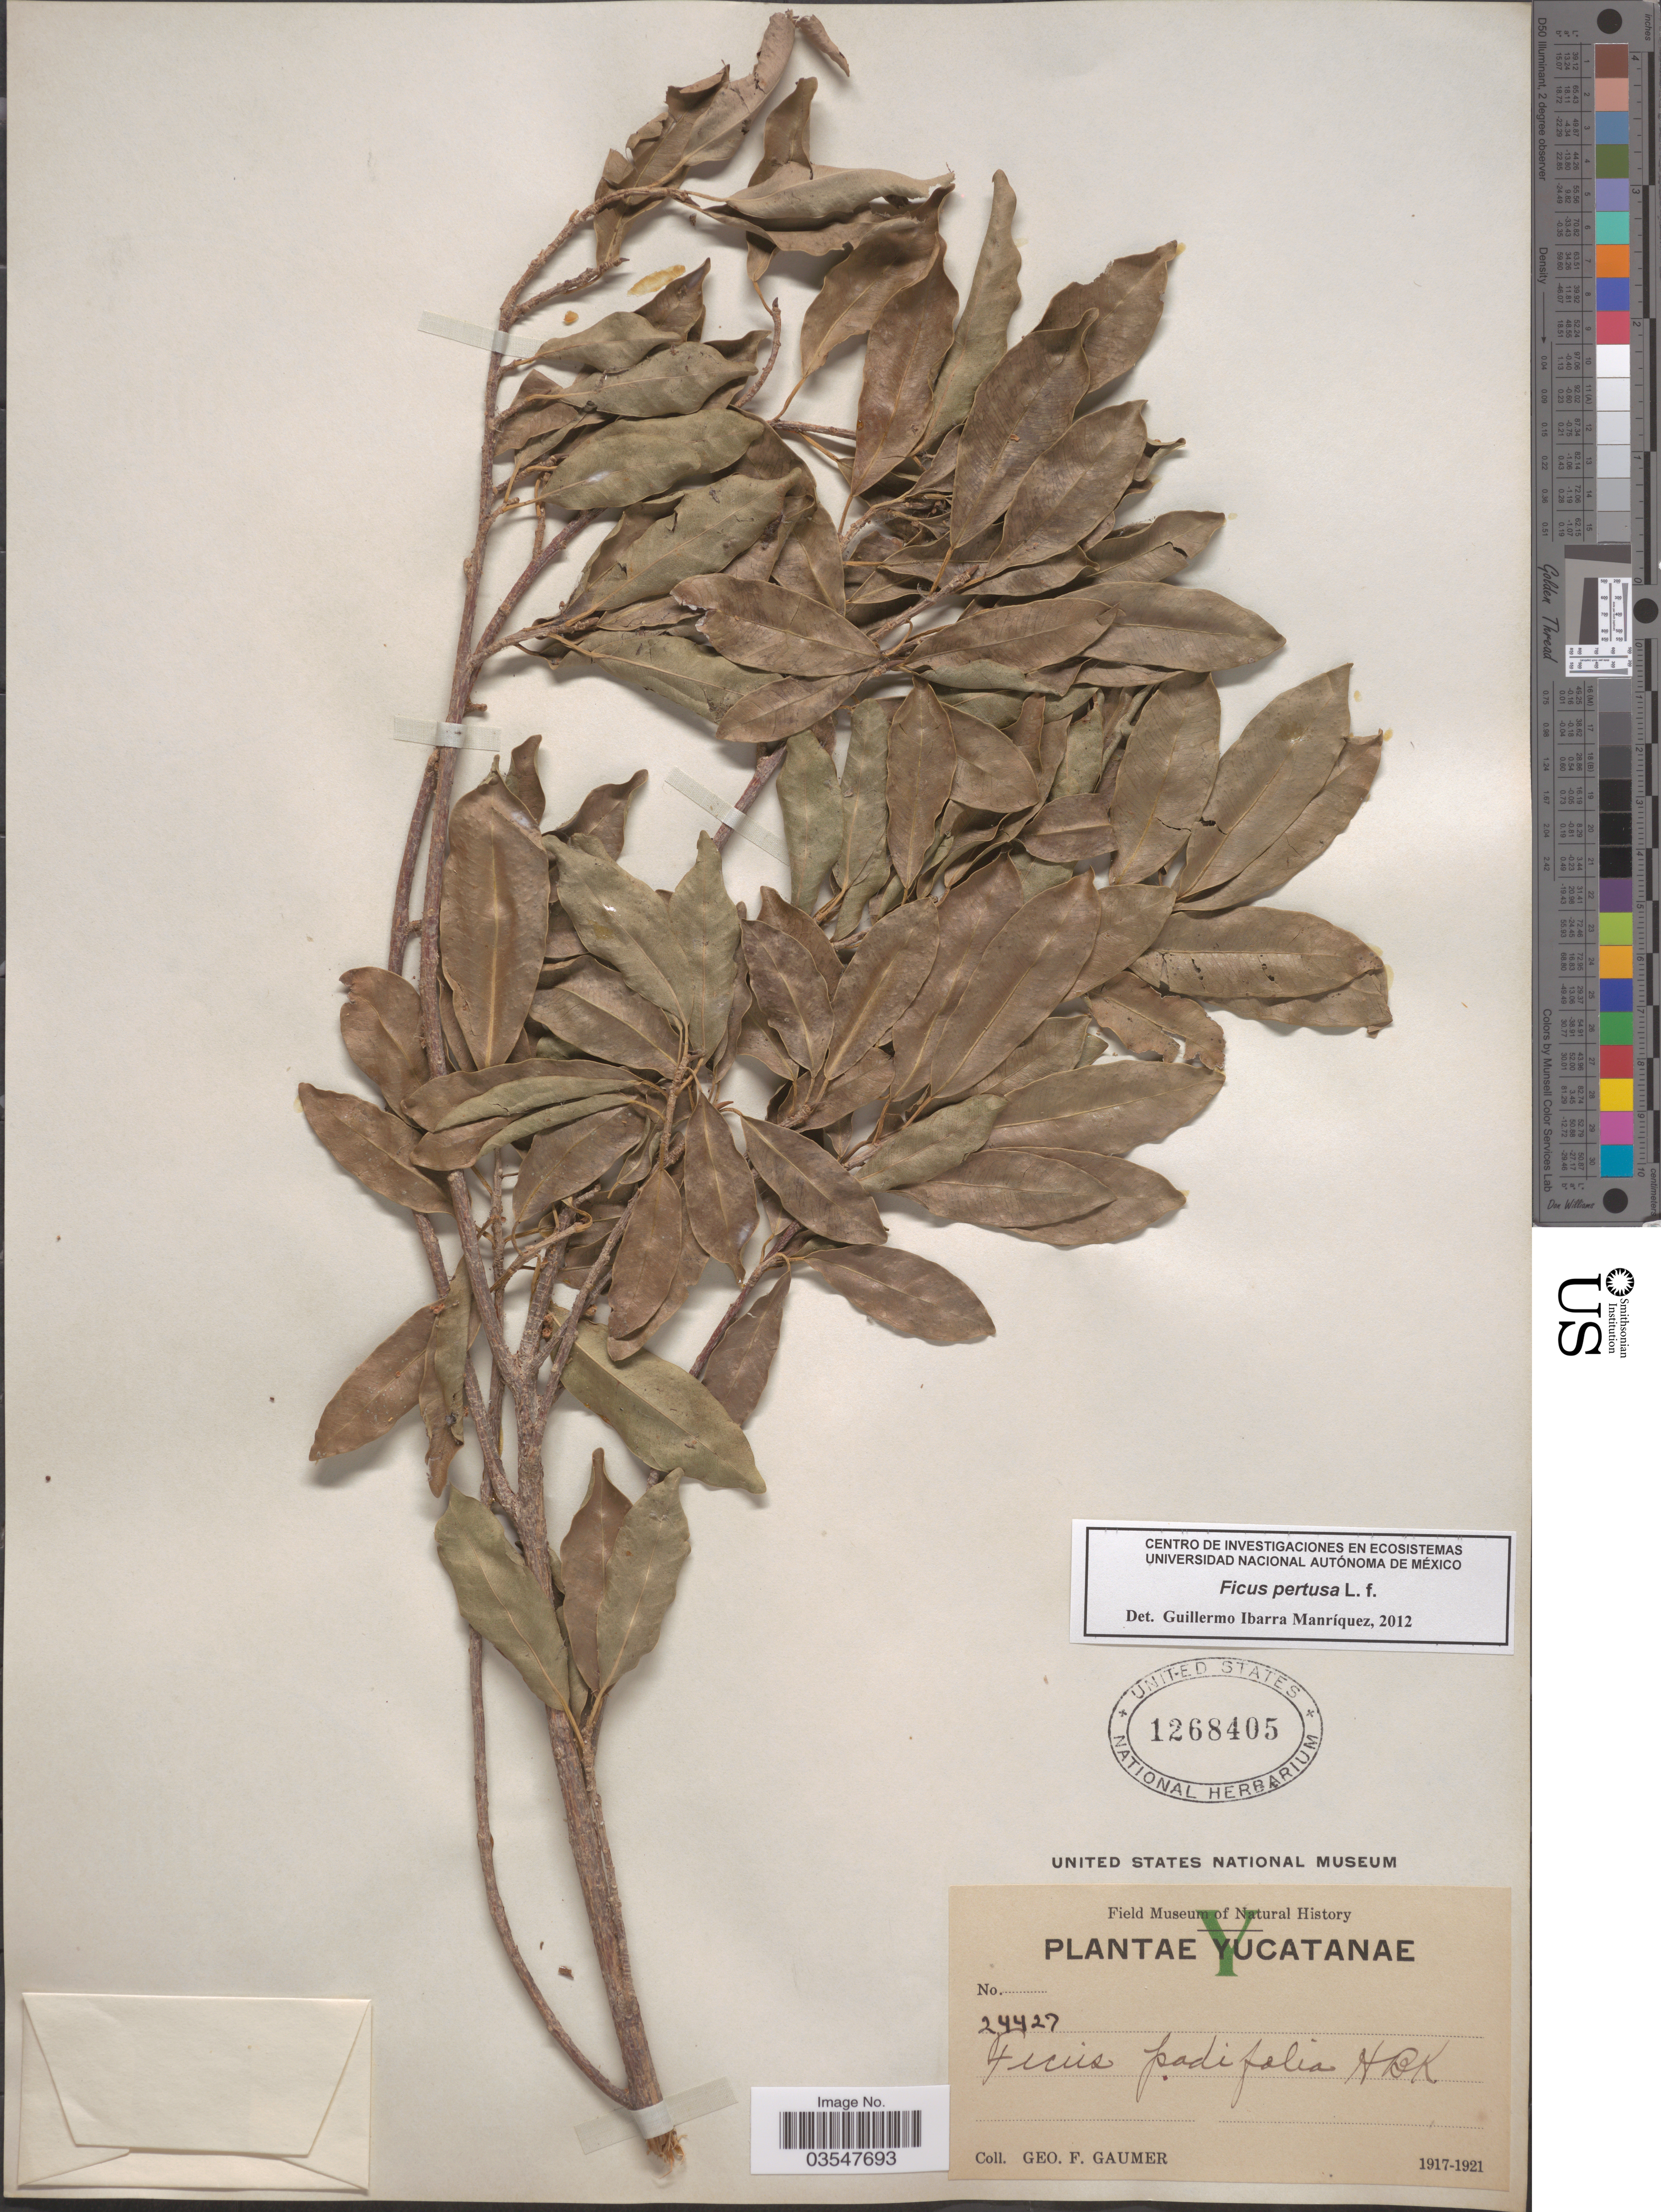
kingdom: Plantae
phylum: Tracheophyta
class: Magnoliopsida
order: Rosales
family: Moraceae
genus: Ficus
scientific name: Ficus padifolia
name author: Kunth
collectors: G. F. Gaumer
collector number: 24427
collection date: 1917/1921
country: Mexico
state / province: Yucatán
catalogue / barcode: US 1268405